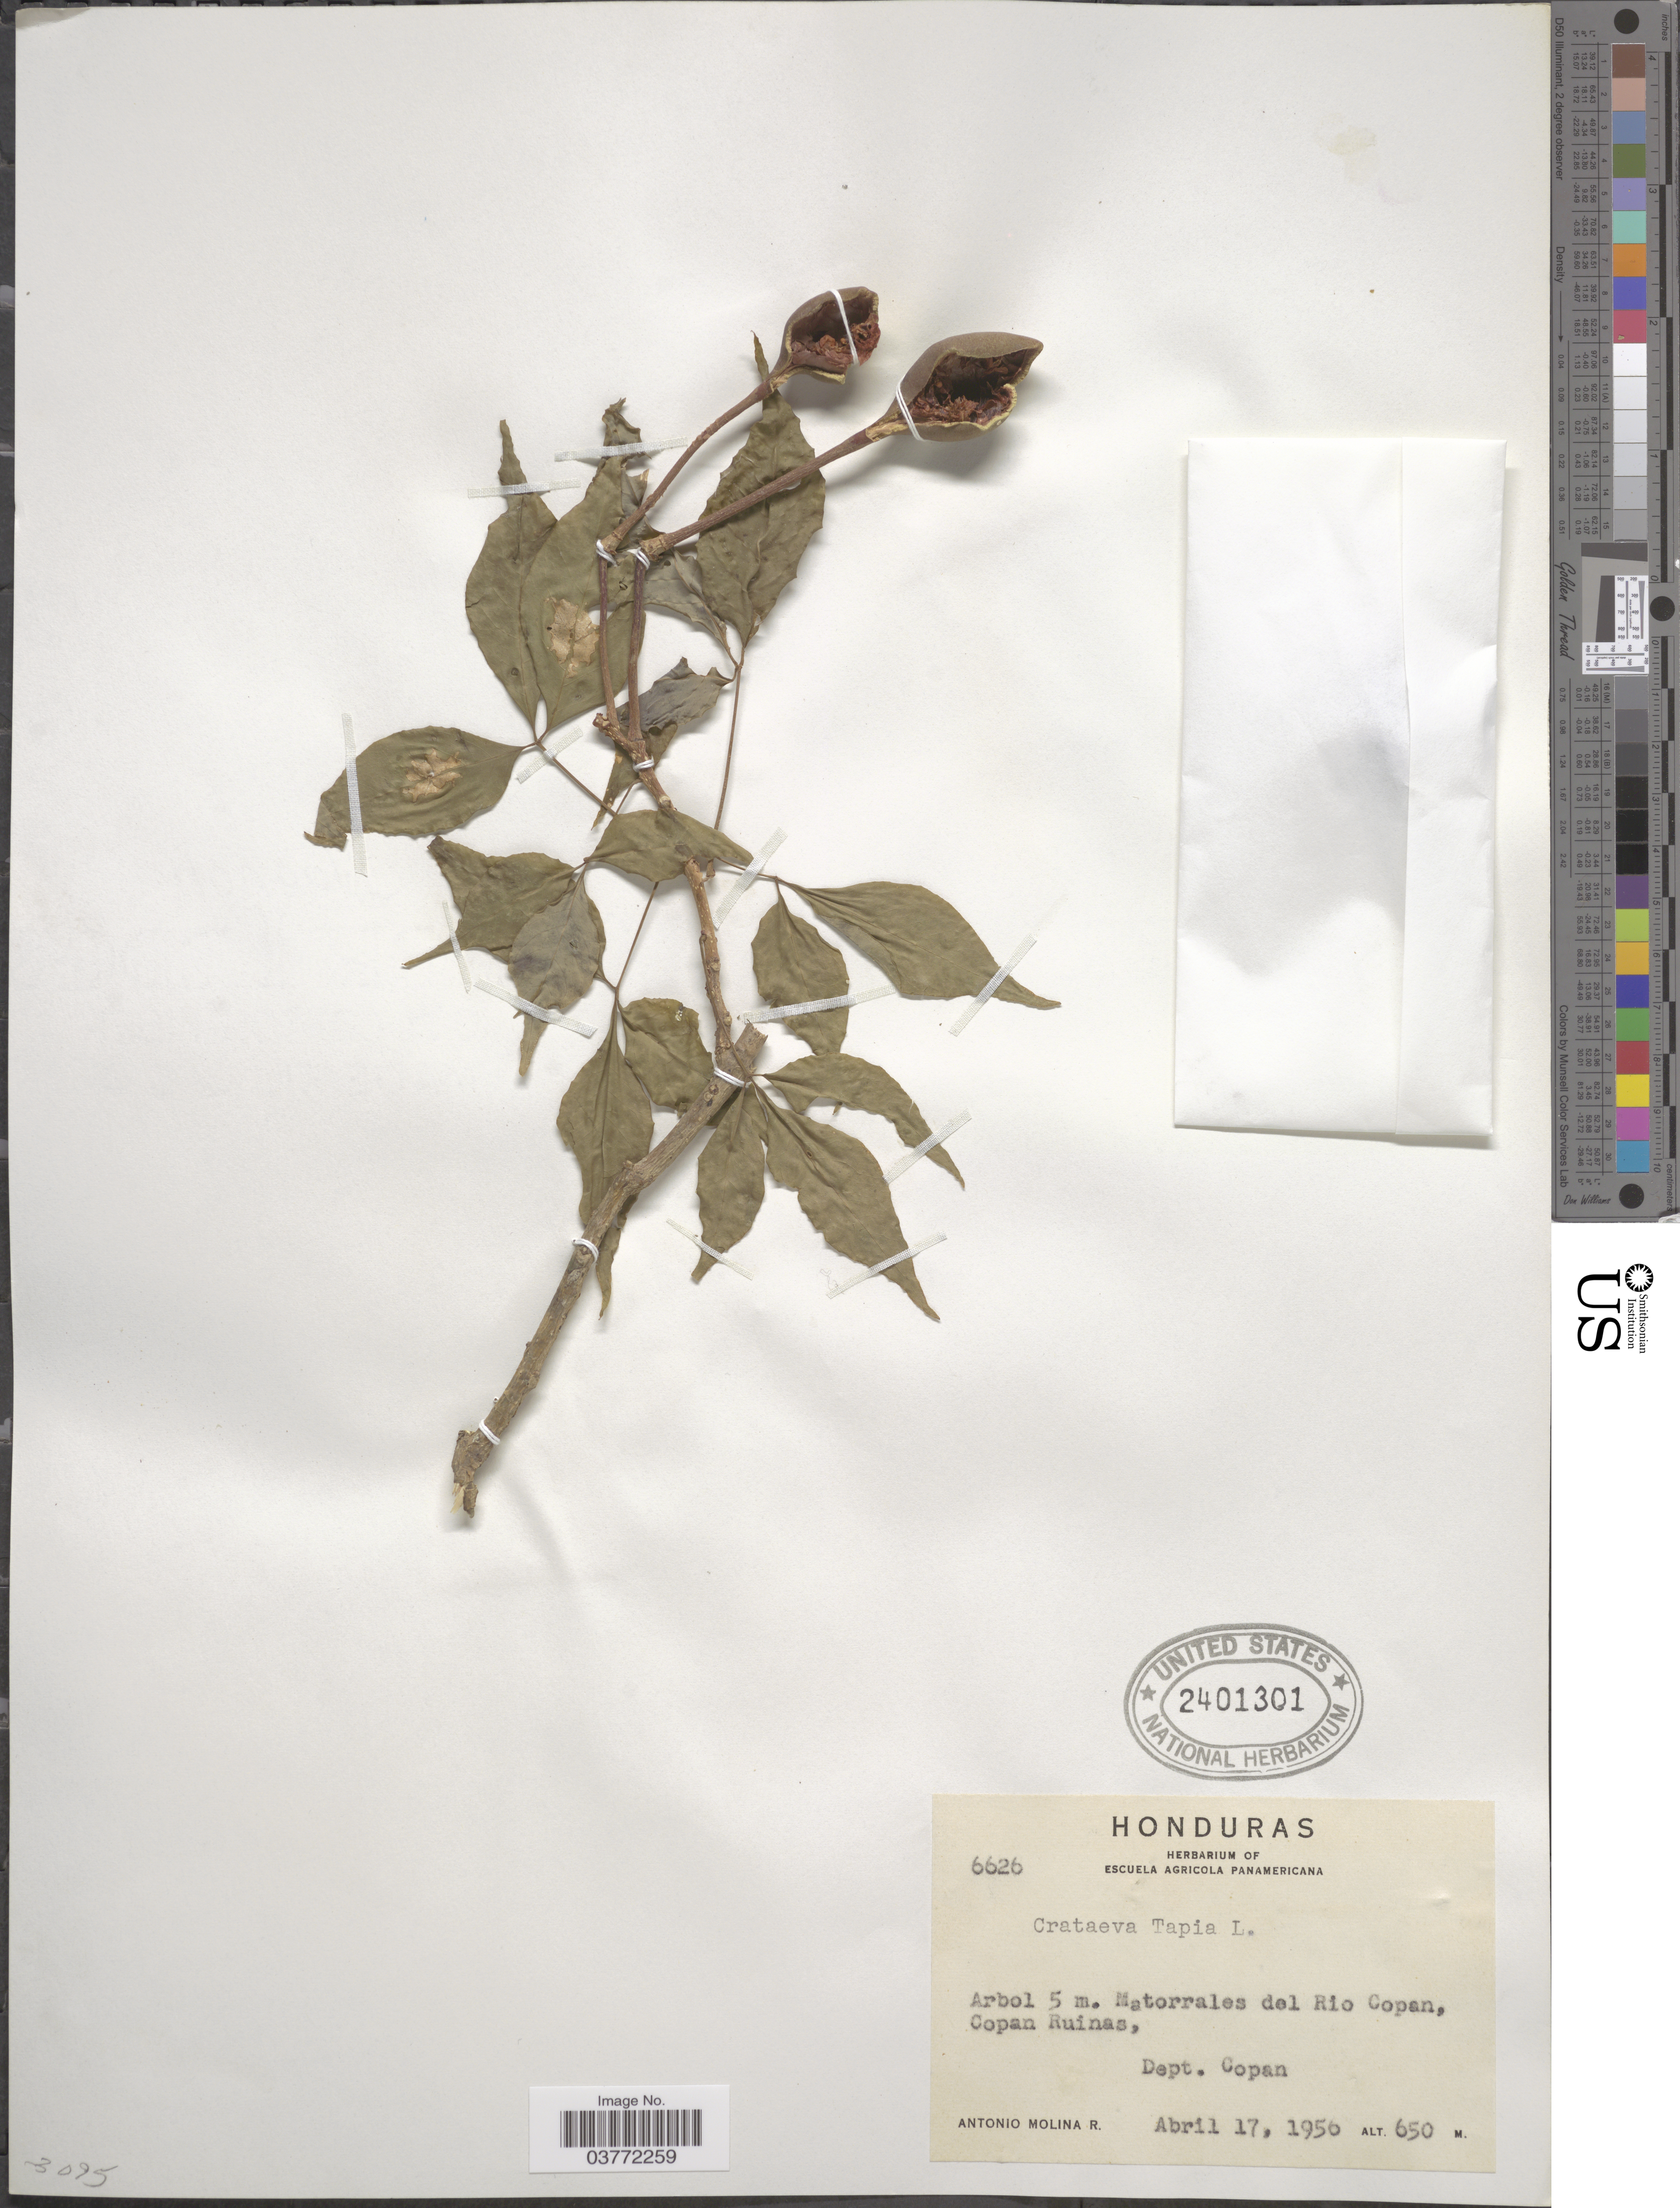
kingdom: Plantae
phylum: Tracheophyta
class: Magnoliopsida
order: Brassicales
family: Capparaceae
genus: Crateva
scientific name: Crateva tapia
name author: L.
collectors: A. Molina R.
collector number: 6626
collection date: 1956-04-17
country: Honduras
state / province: Copan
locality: Matorrales del Rio Copan, Copan Ruinas, Dept. Copan.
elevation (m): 650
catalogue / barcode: US 2401301